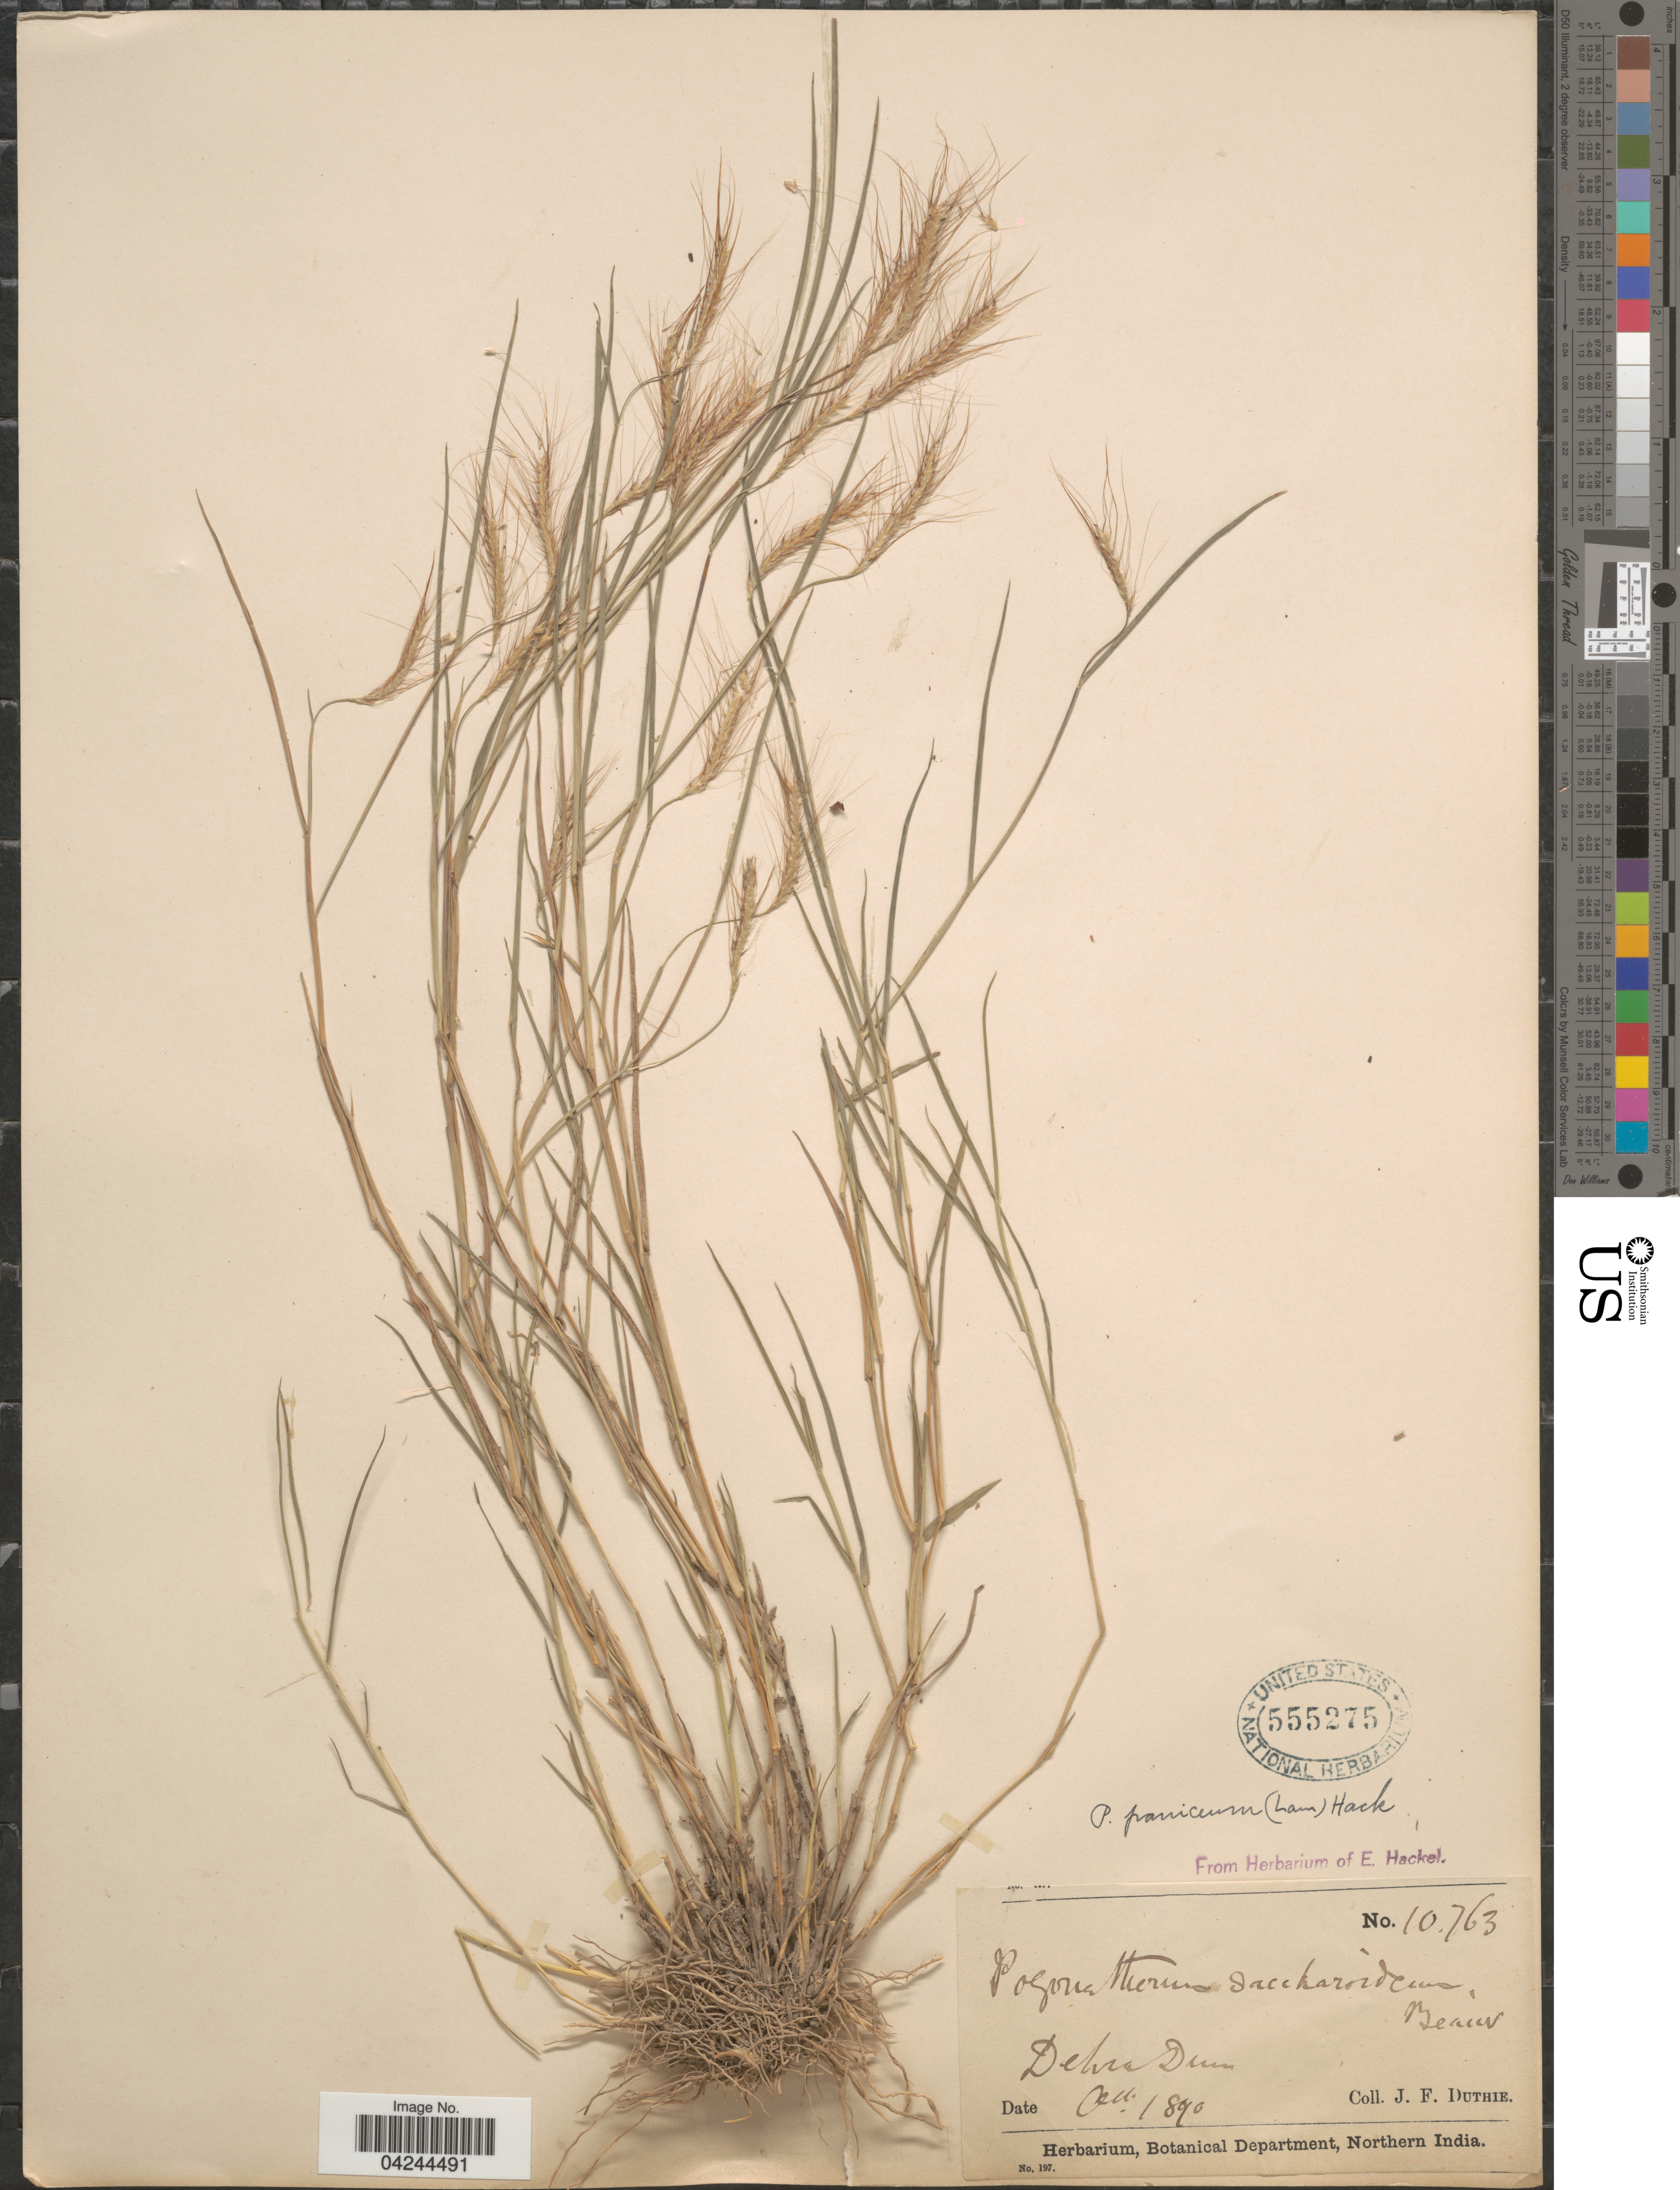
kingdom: Plantae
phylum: Tracheophyta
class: Liliopsida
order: Poales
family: Poaceae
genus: Pogonatherum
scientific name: Pogonatherum crinitum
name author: (Thunb.) Kunth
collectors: J. F. Duthie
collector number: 10763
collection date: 1890-10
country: India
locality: Dehra Dun.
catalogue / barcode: US 555275